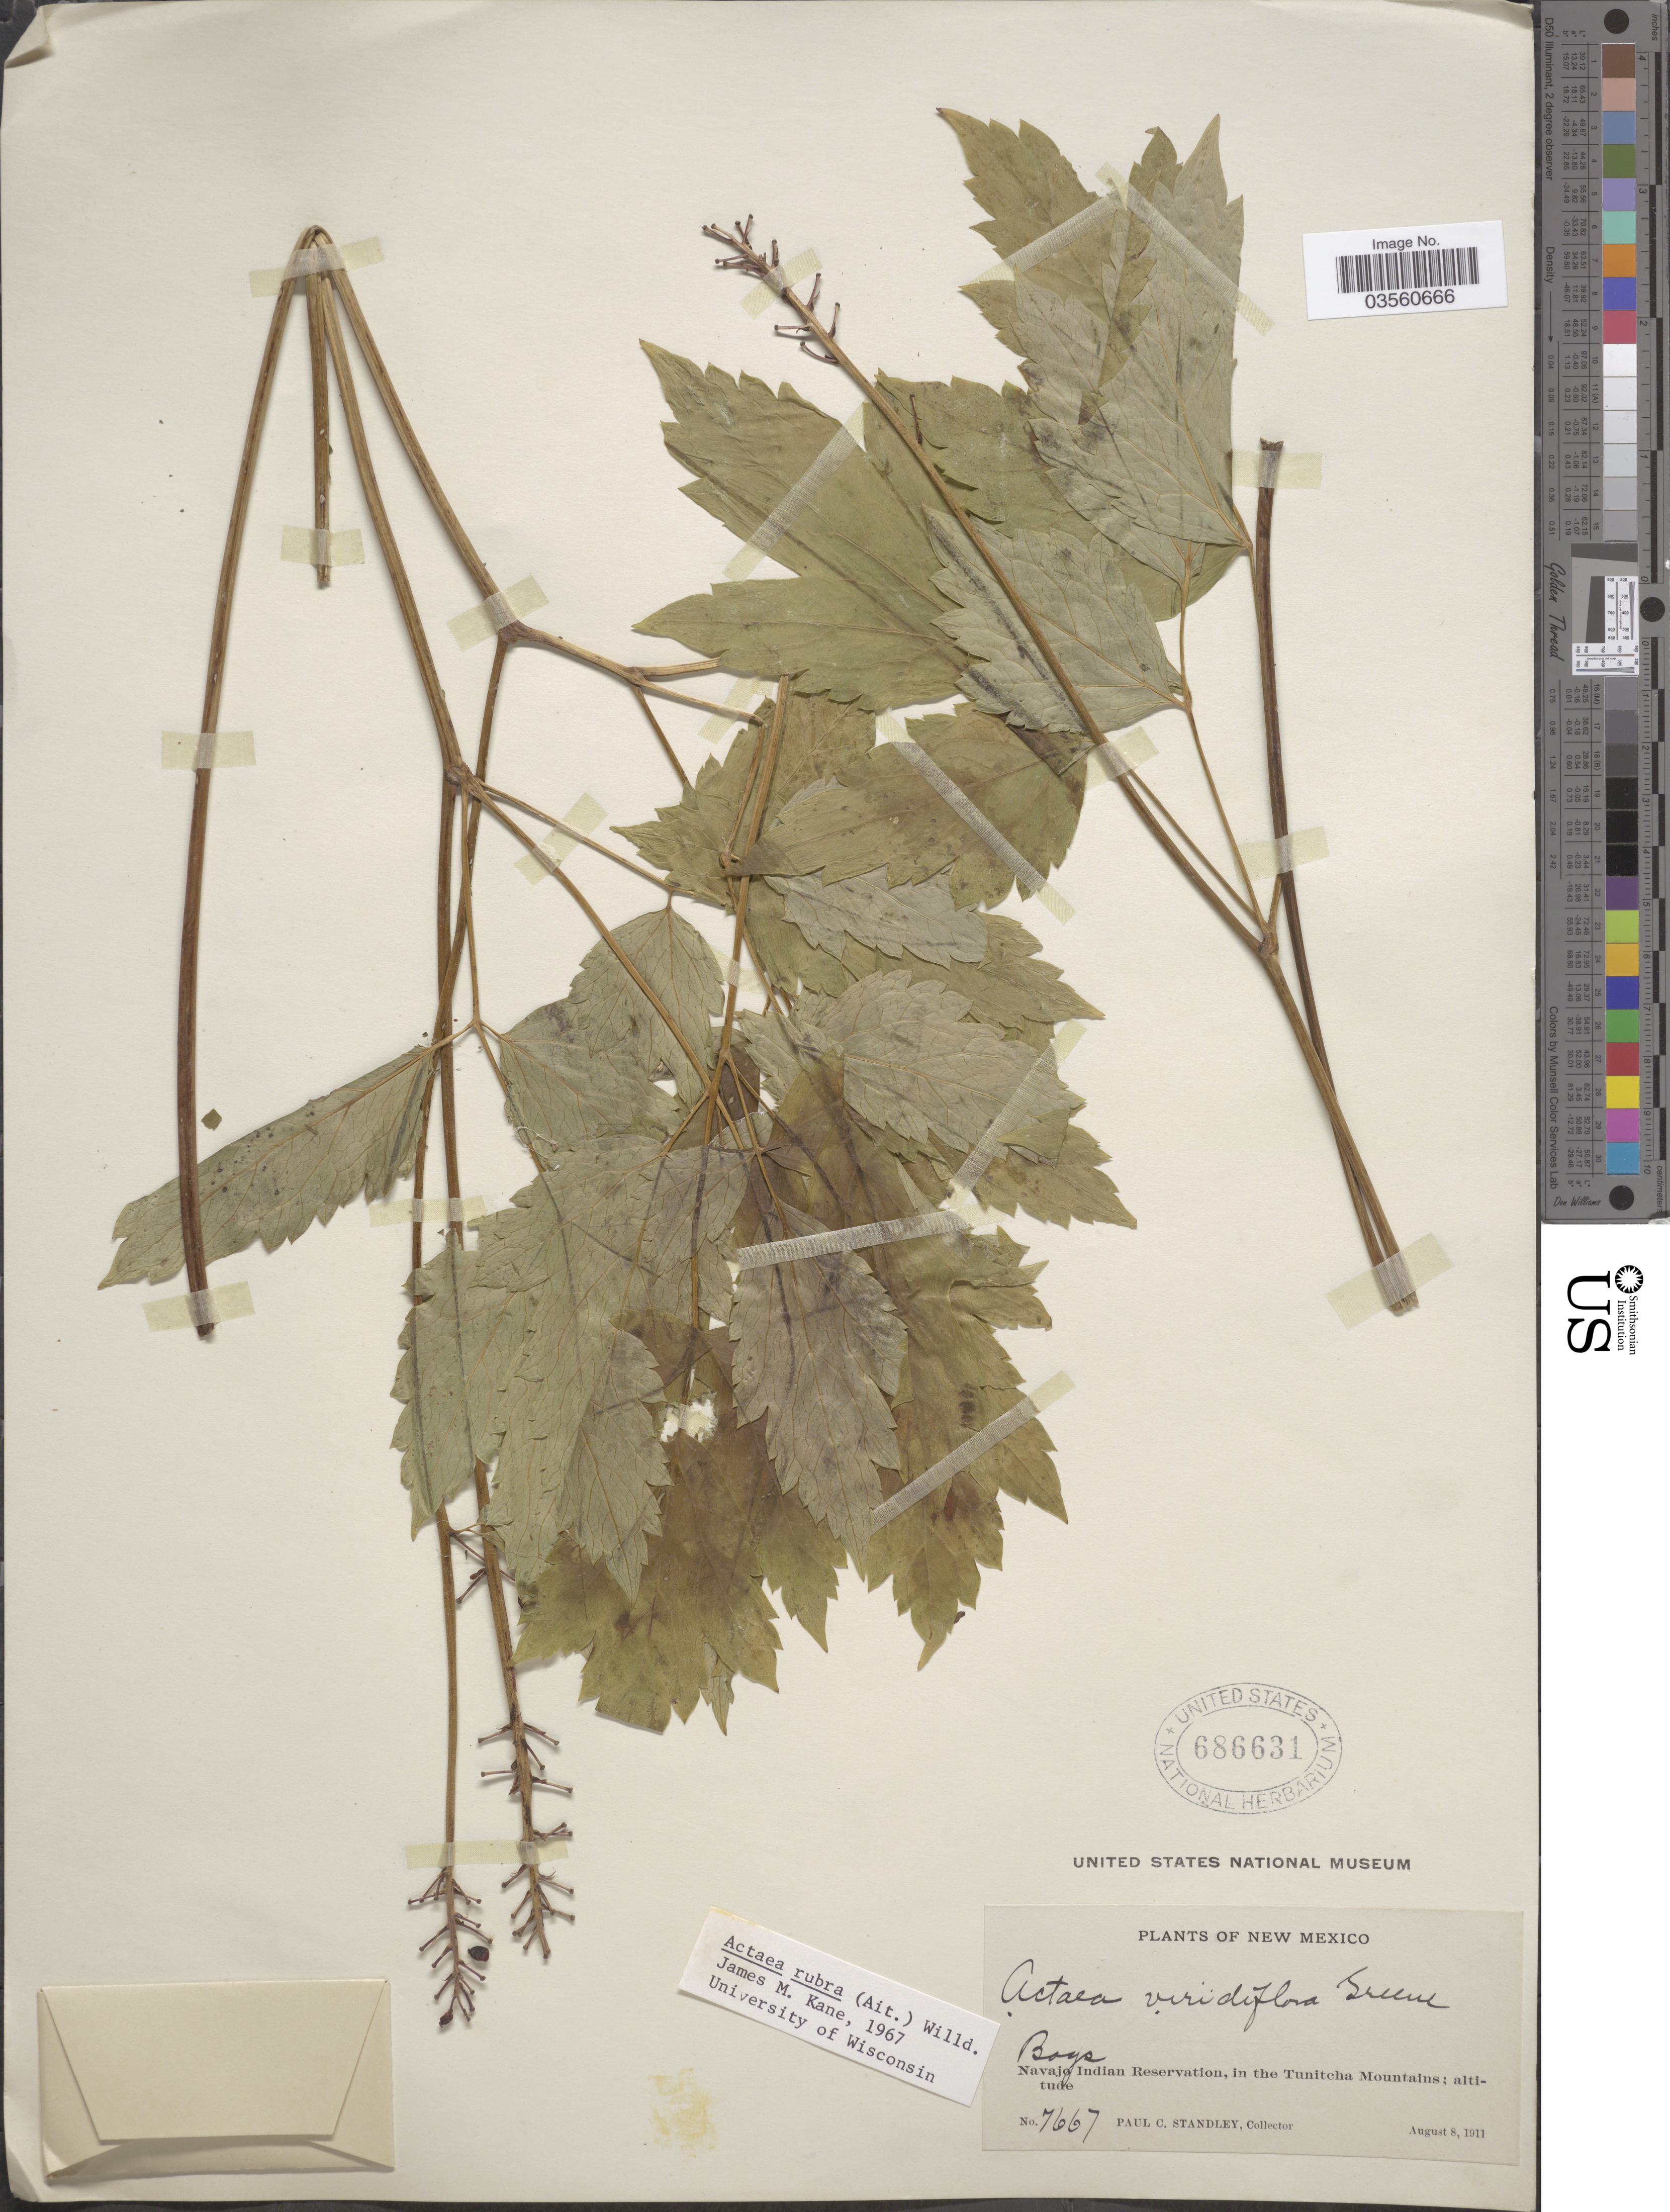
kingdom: Plantae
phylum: Tracheophyta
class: Magnoliopsida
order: Ranunculales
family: Ranunculaceae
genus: Actaea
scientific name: Actaea rubra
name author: (Aiton) Willd.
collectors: P. C. Standley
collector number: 7667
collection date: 1911-08-08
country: United States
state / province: New Mexico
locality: Navajo Indian Reservation, in the Tunitcha Mountains.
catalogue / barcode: US 686631